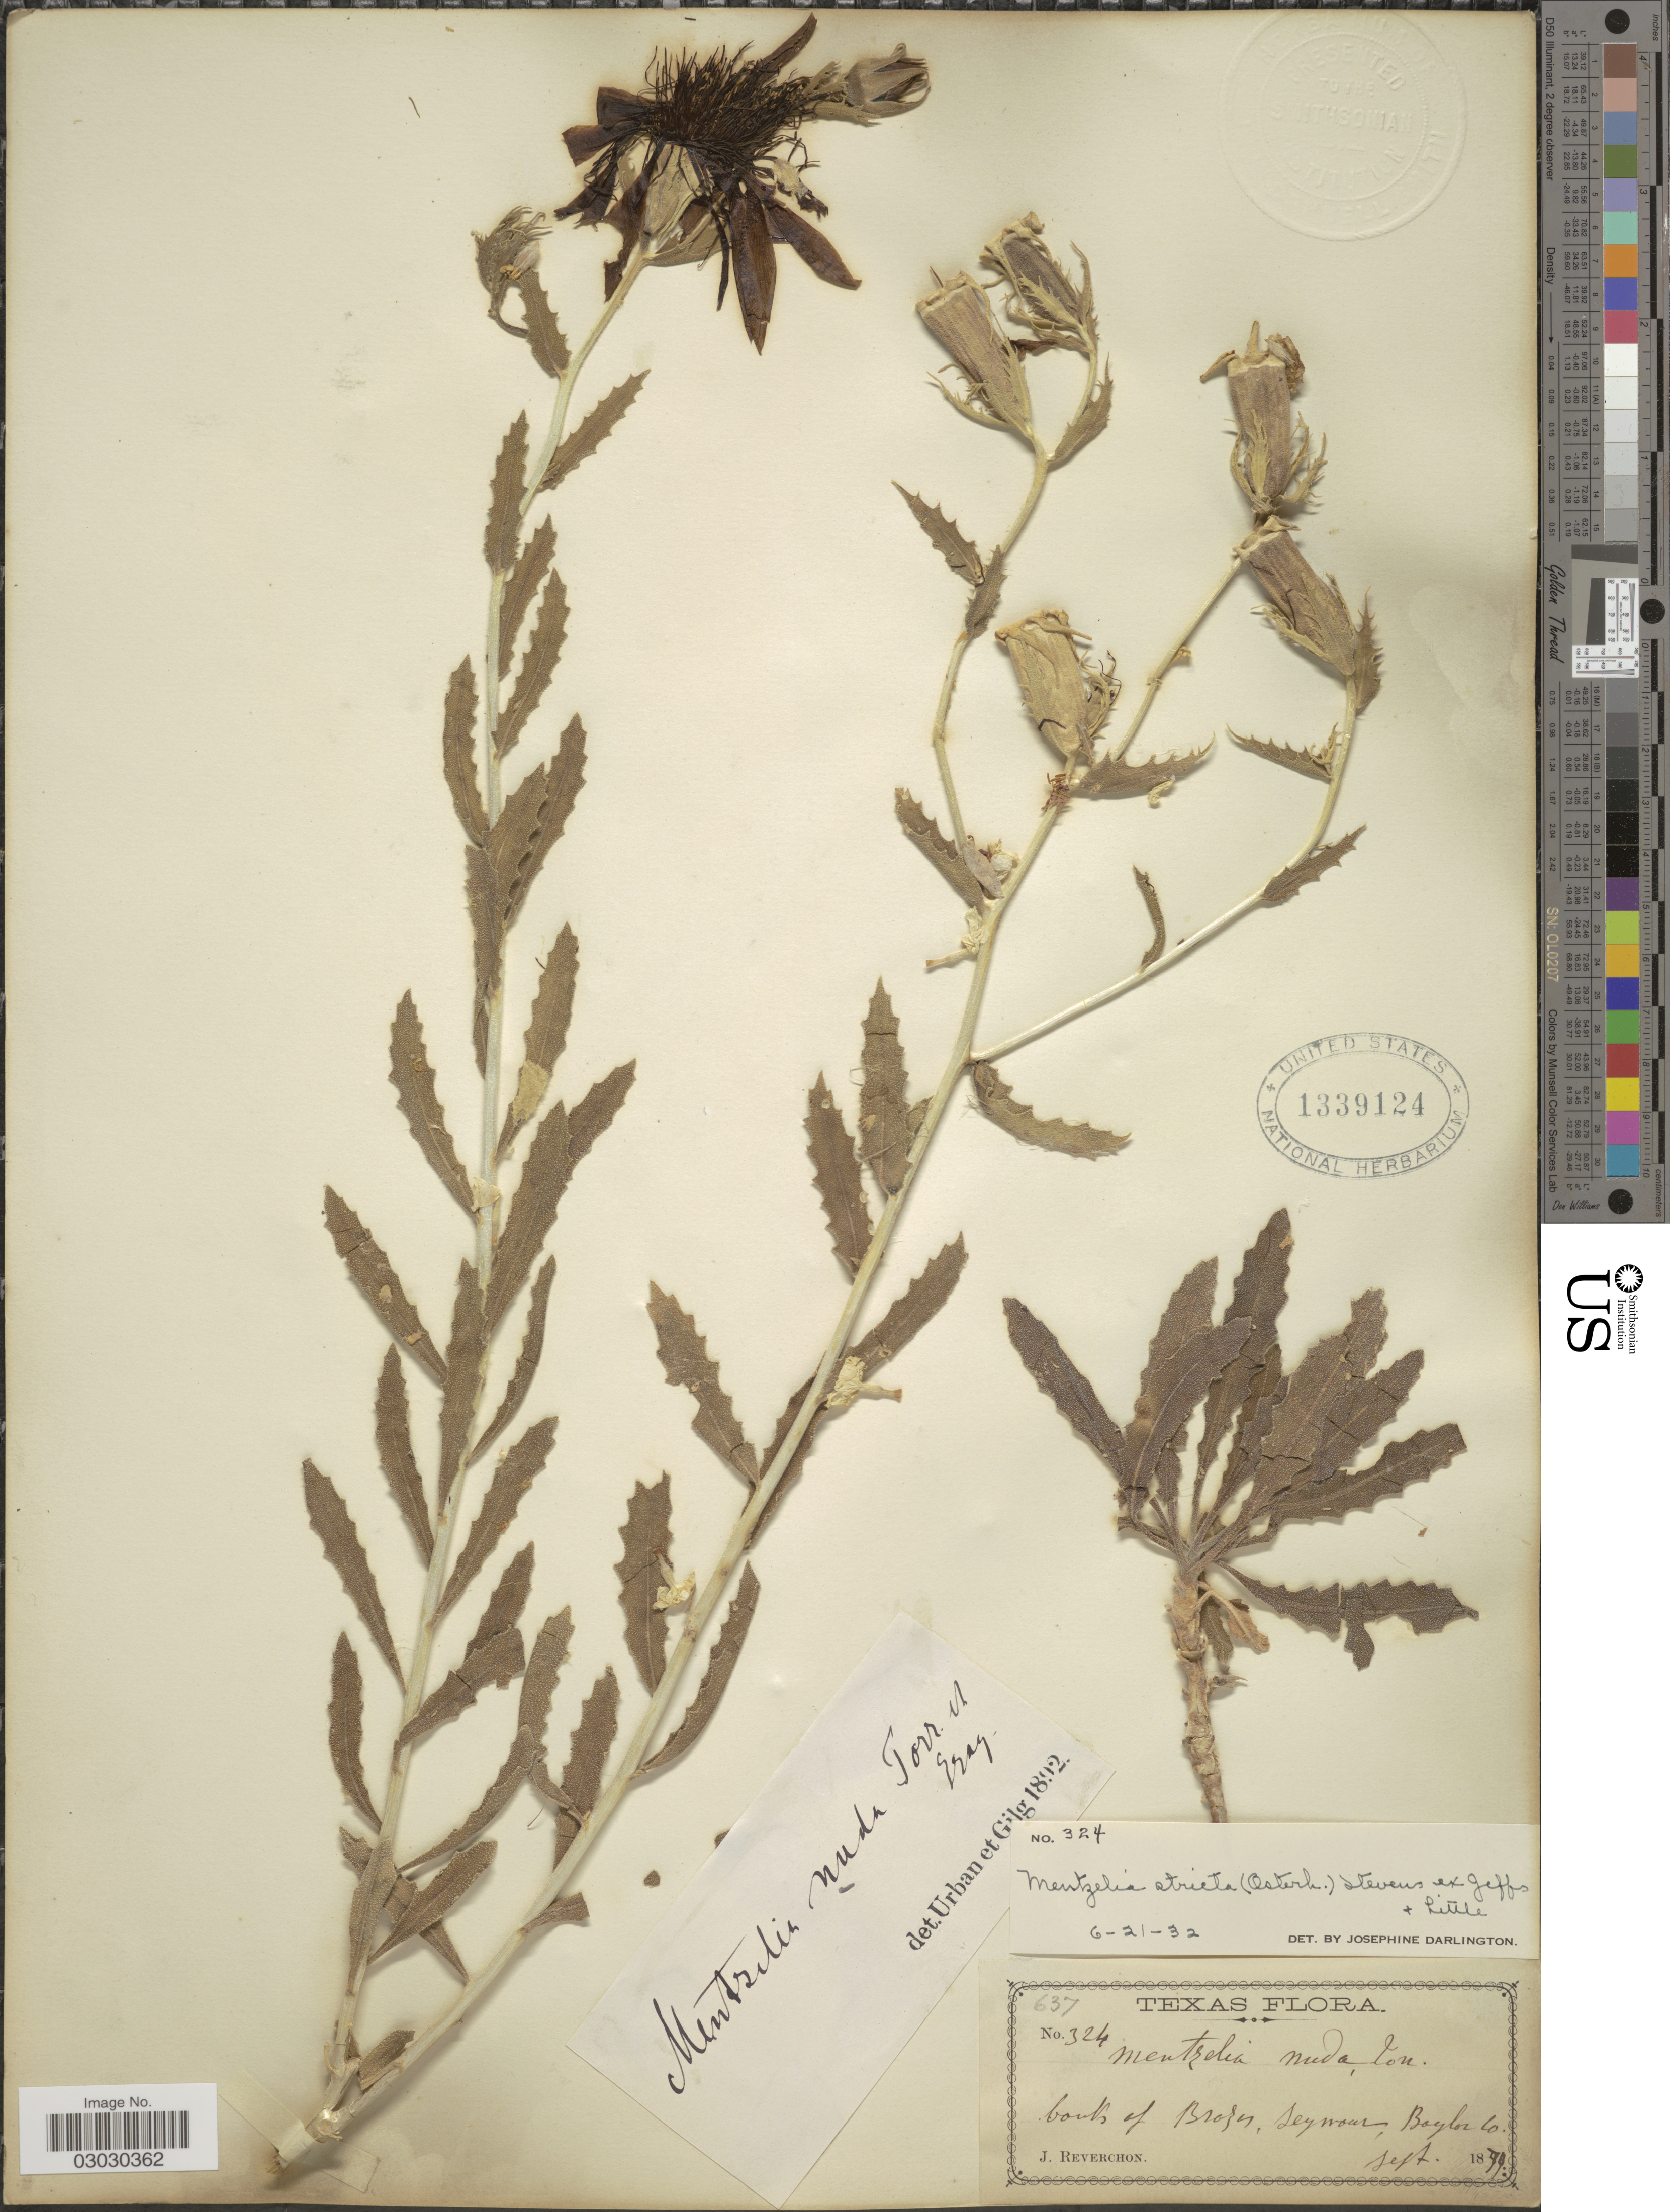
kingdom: Plantae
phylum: Tracheophyta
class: Magnoliopsida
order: Cornales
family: Loasaceae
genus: Mentzelia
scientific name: Mentzelia stricta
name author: (Osterh.) Stevens ex Jeffs & Little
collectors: J. Reverchon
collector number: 324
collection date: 1879-09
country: United States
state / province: Texas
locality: Banks of Brazos, Seymour, Baylor Co.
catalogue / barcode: US 1339124